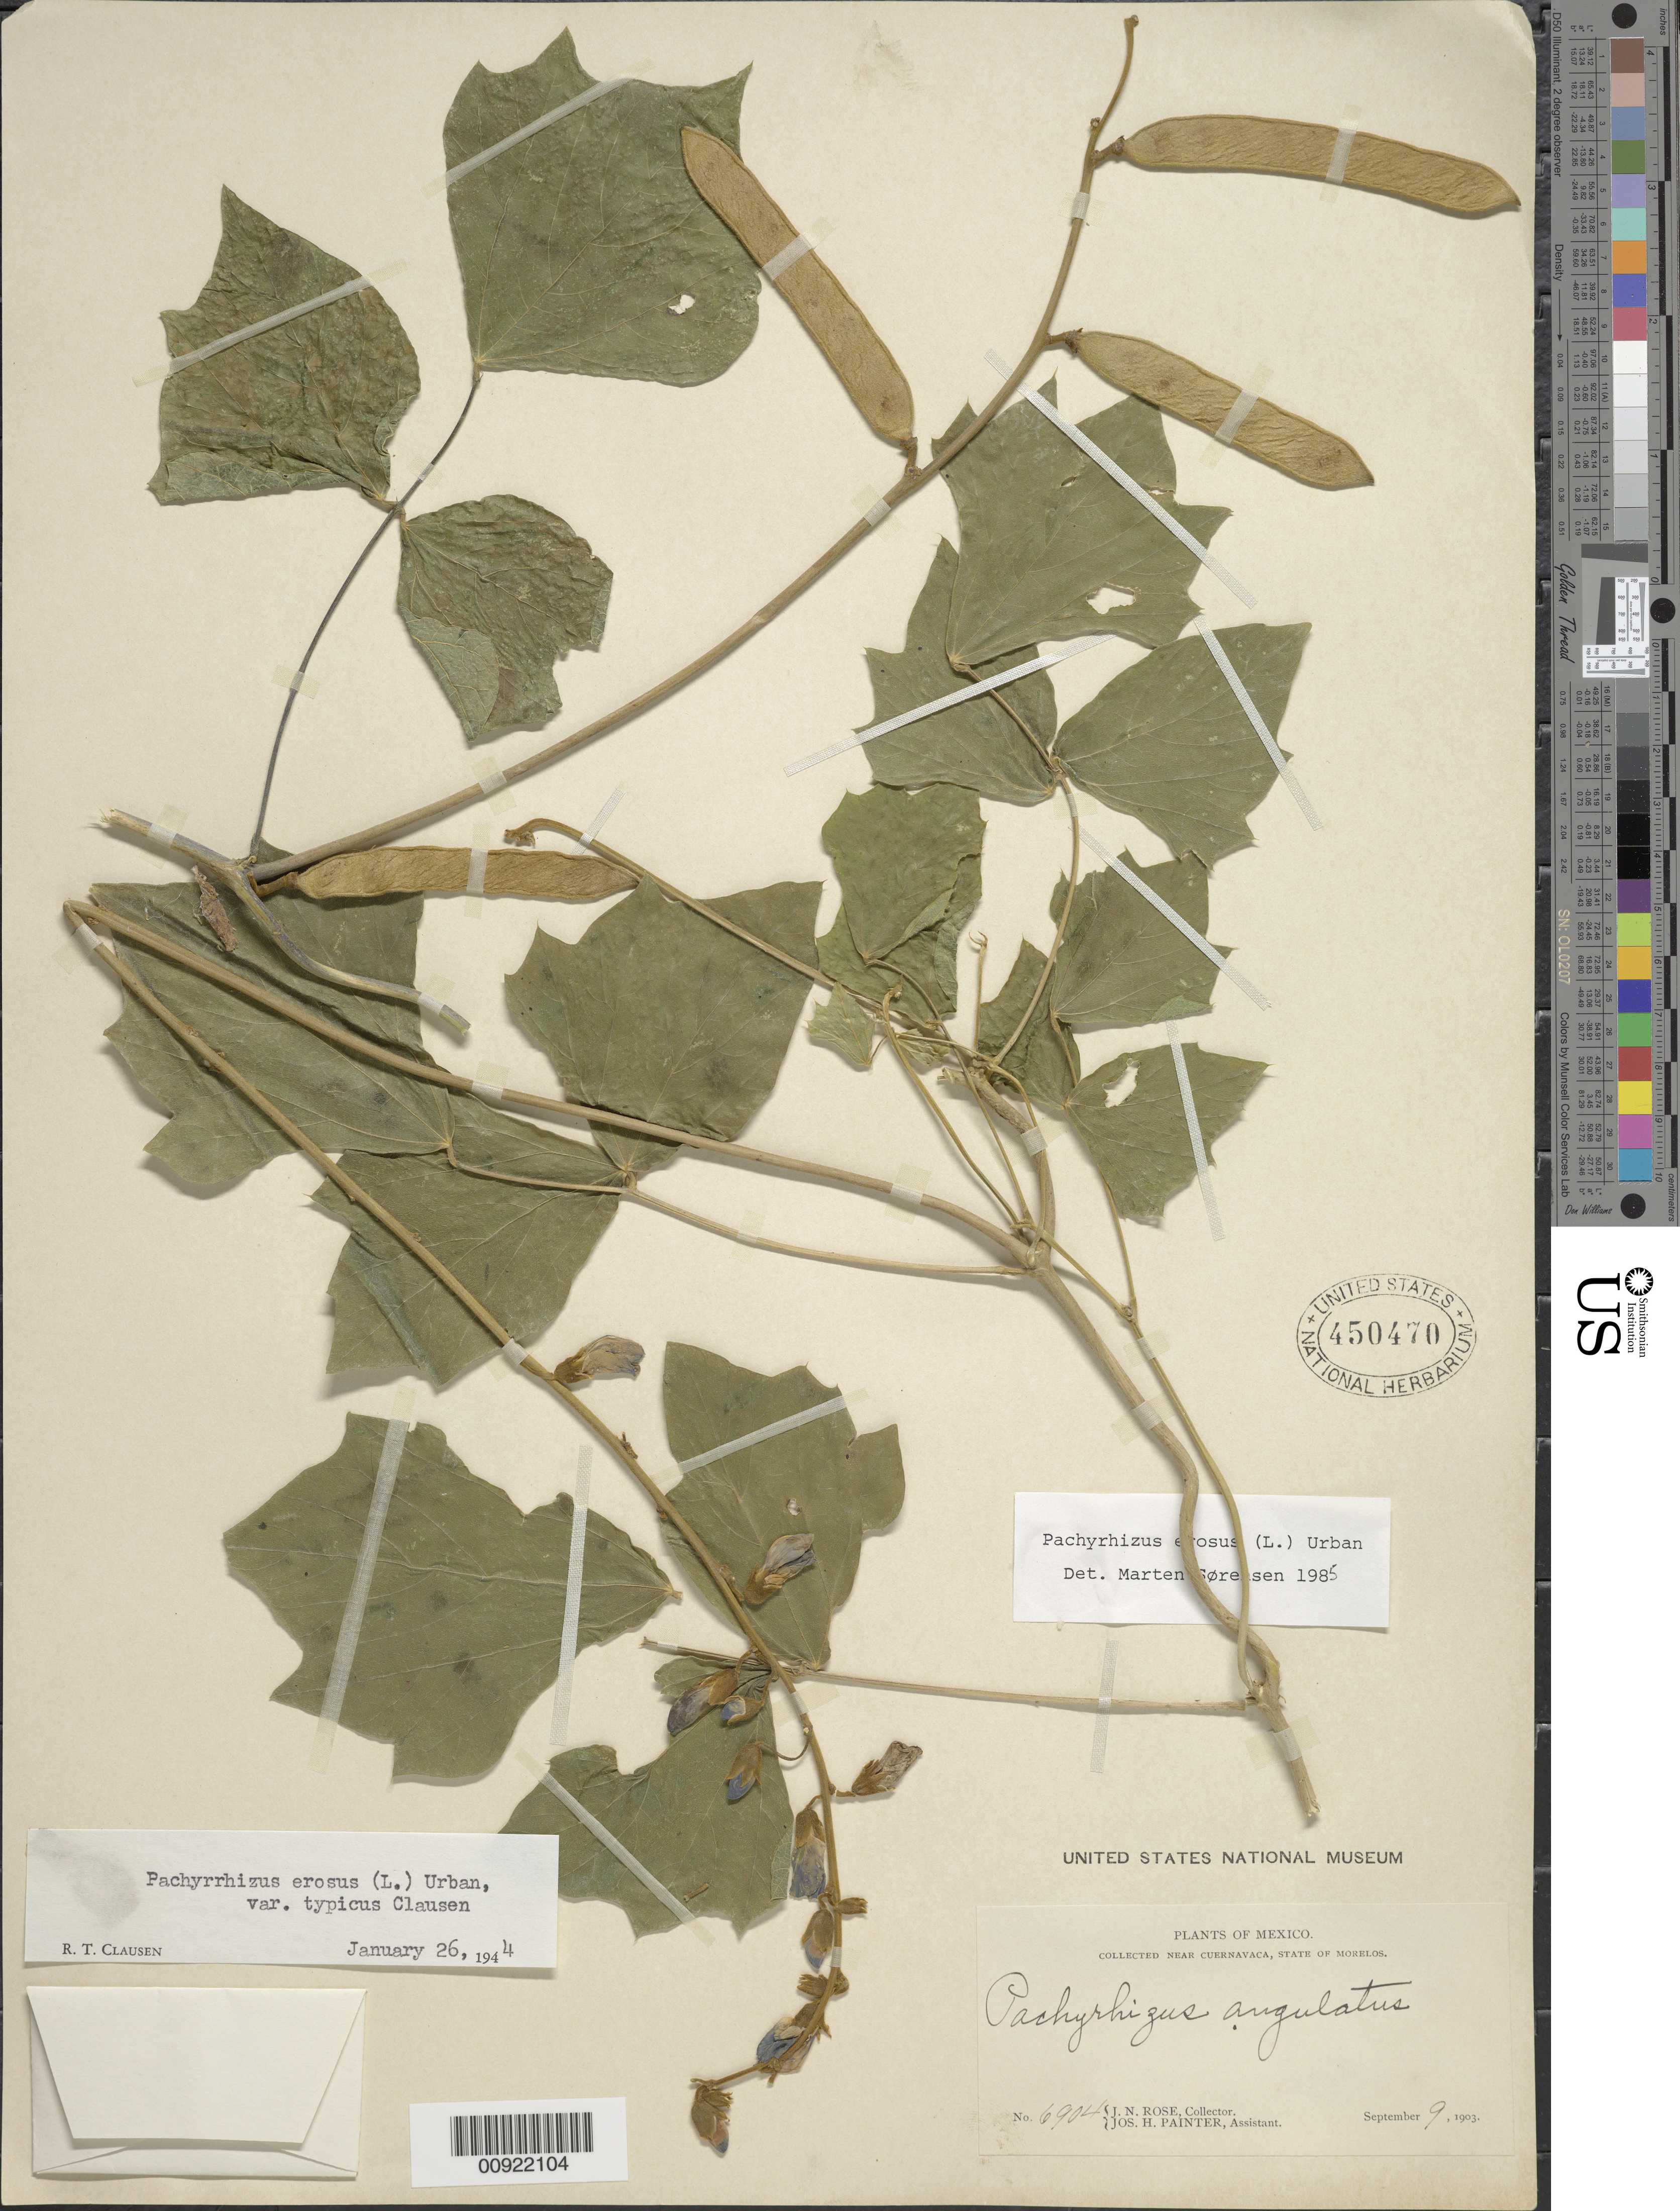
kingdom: Plantae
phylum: Tracheophyta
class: Magnoliopsida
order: Fabales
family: Fabaceae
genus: Pachyrhizus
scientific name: Pachyrhizus erosus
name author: (L.) Urb.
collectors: J. N. Rose & J. H. Painter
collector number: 6904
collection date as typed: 09 Sep 1903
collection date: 1903-09-09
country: Mexico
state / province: Morelos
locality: Near Cuernavaca, Morelos.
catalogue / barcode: US 450470